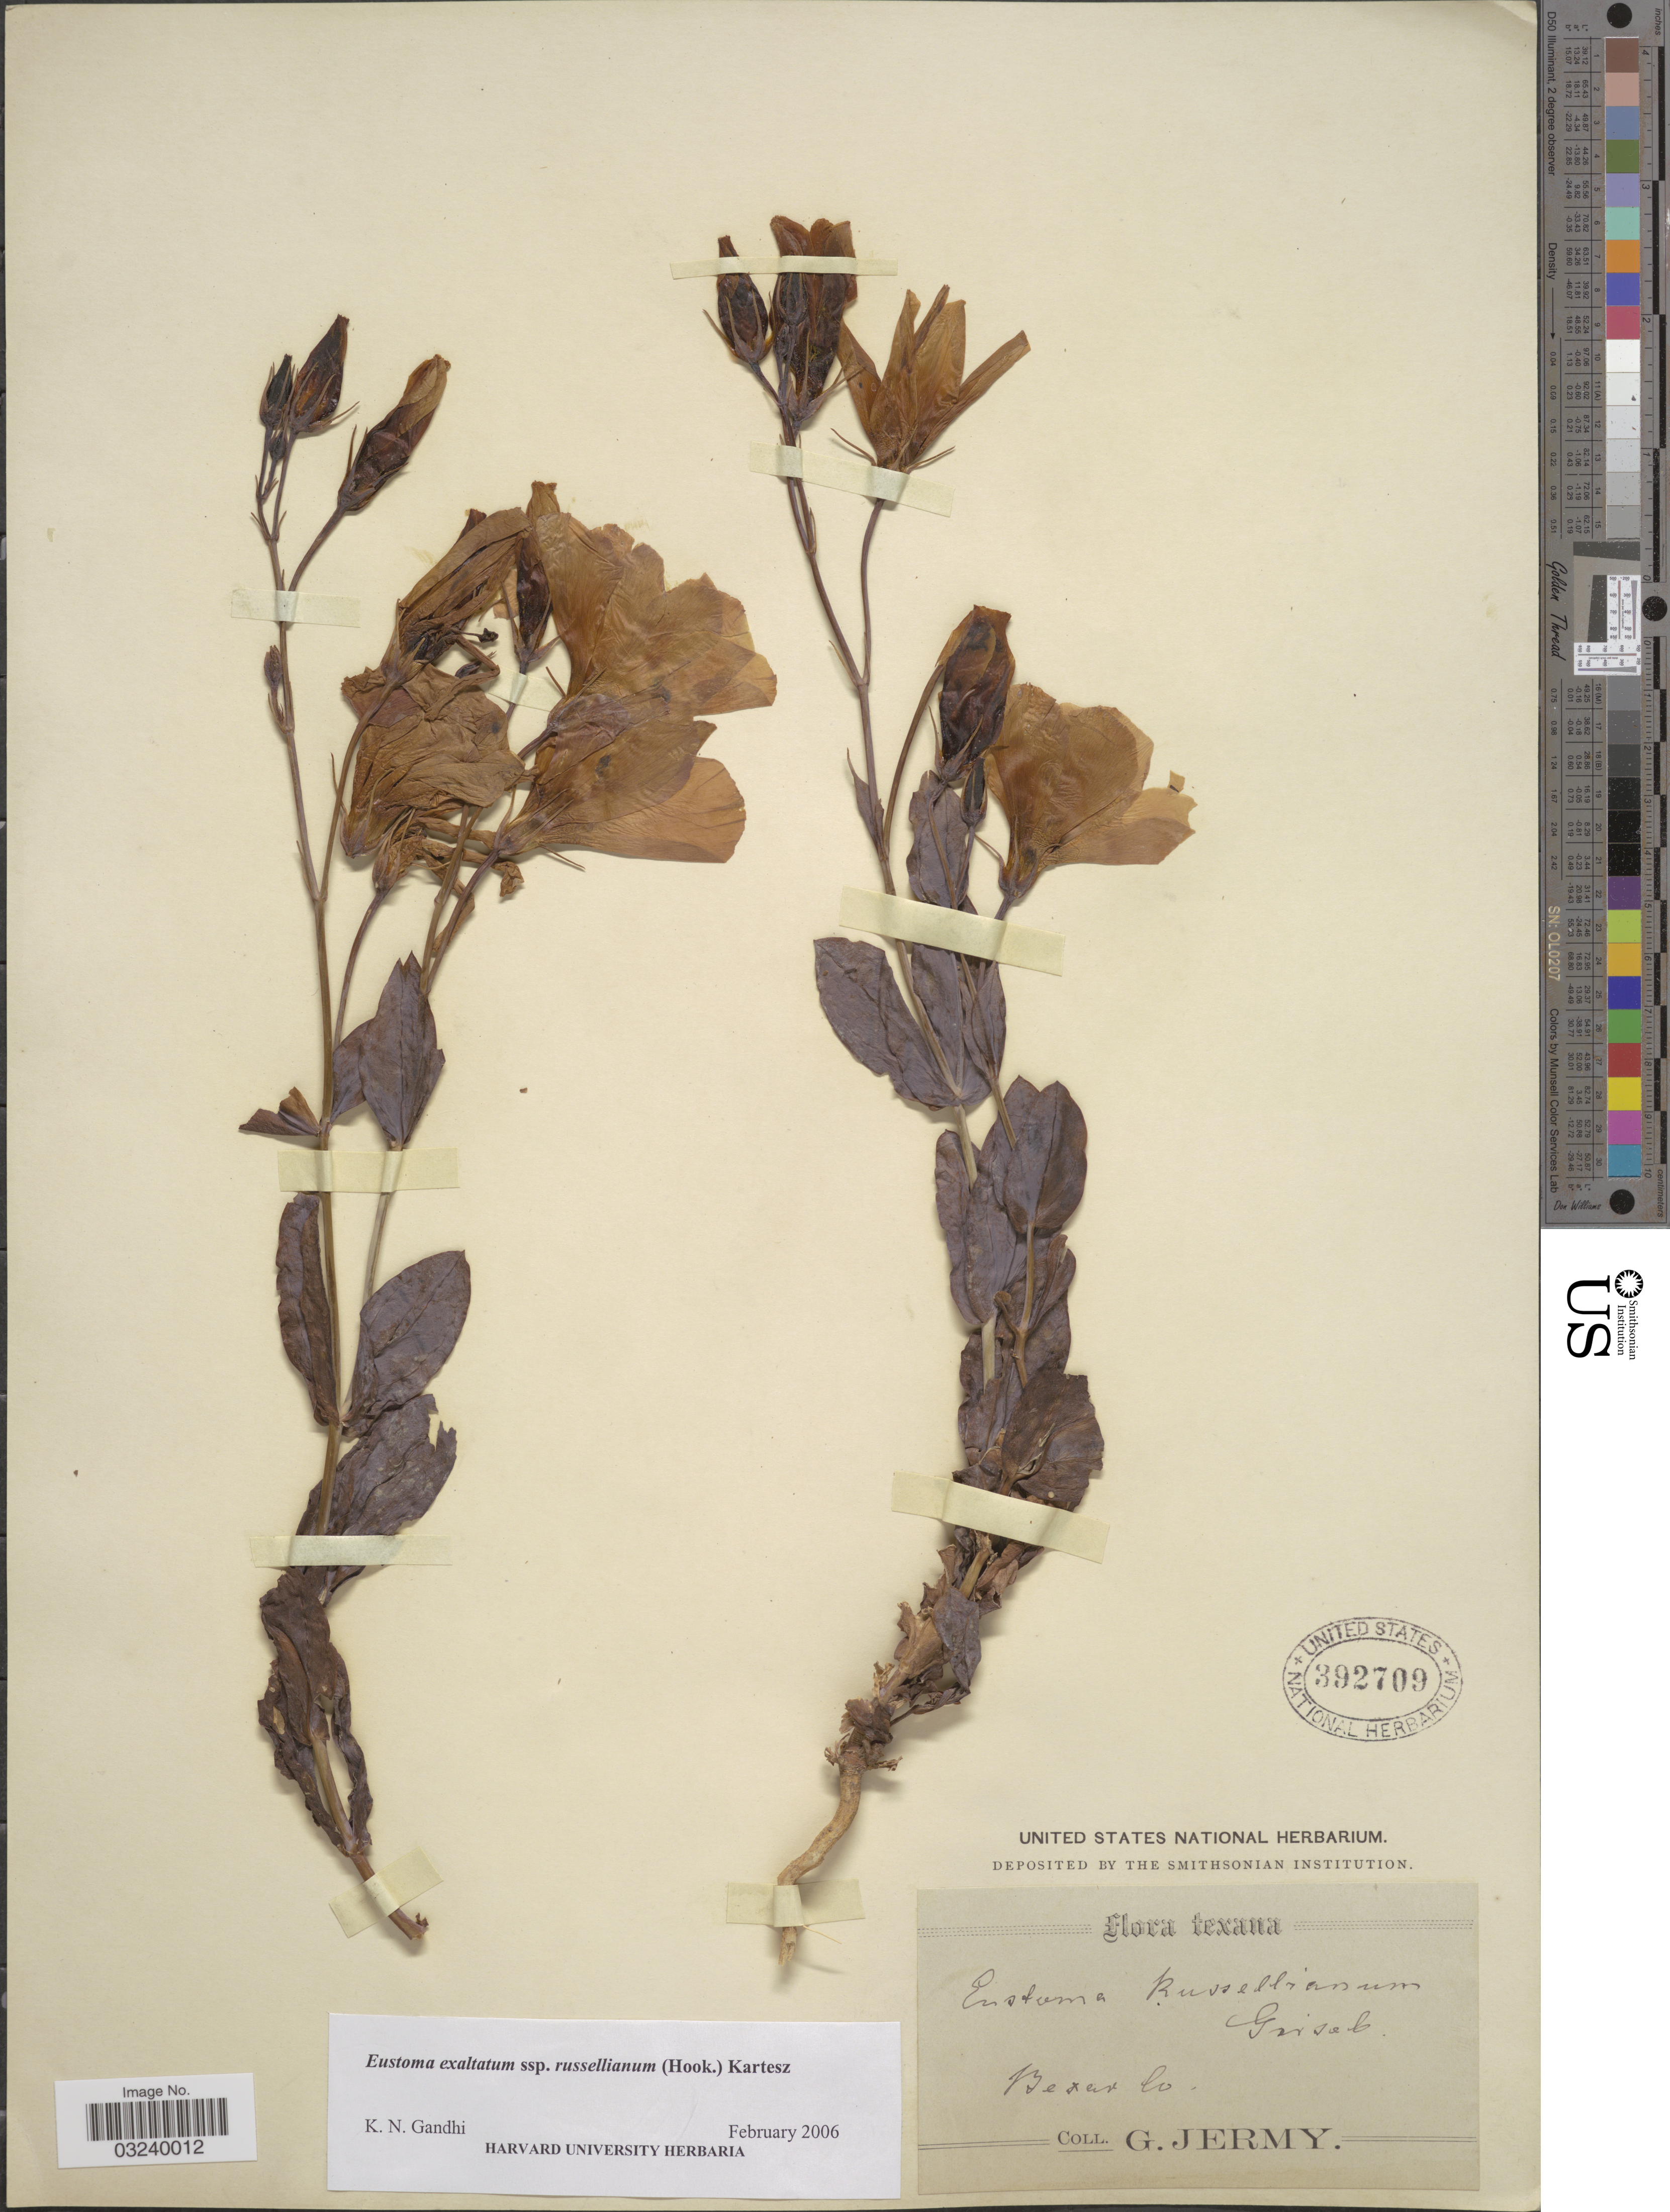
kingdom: Plantae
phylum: Tracheophyta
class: Magnoliopsida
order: Gentianales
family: Gentianaceae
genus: Eustoma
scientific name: Eustoma grandiflorum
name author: (Raf.) Shinners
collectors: G. Jermy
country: United States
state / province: Texas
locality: Bexar Co.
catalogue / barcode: US 392709